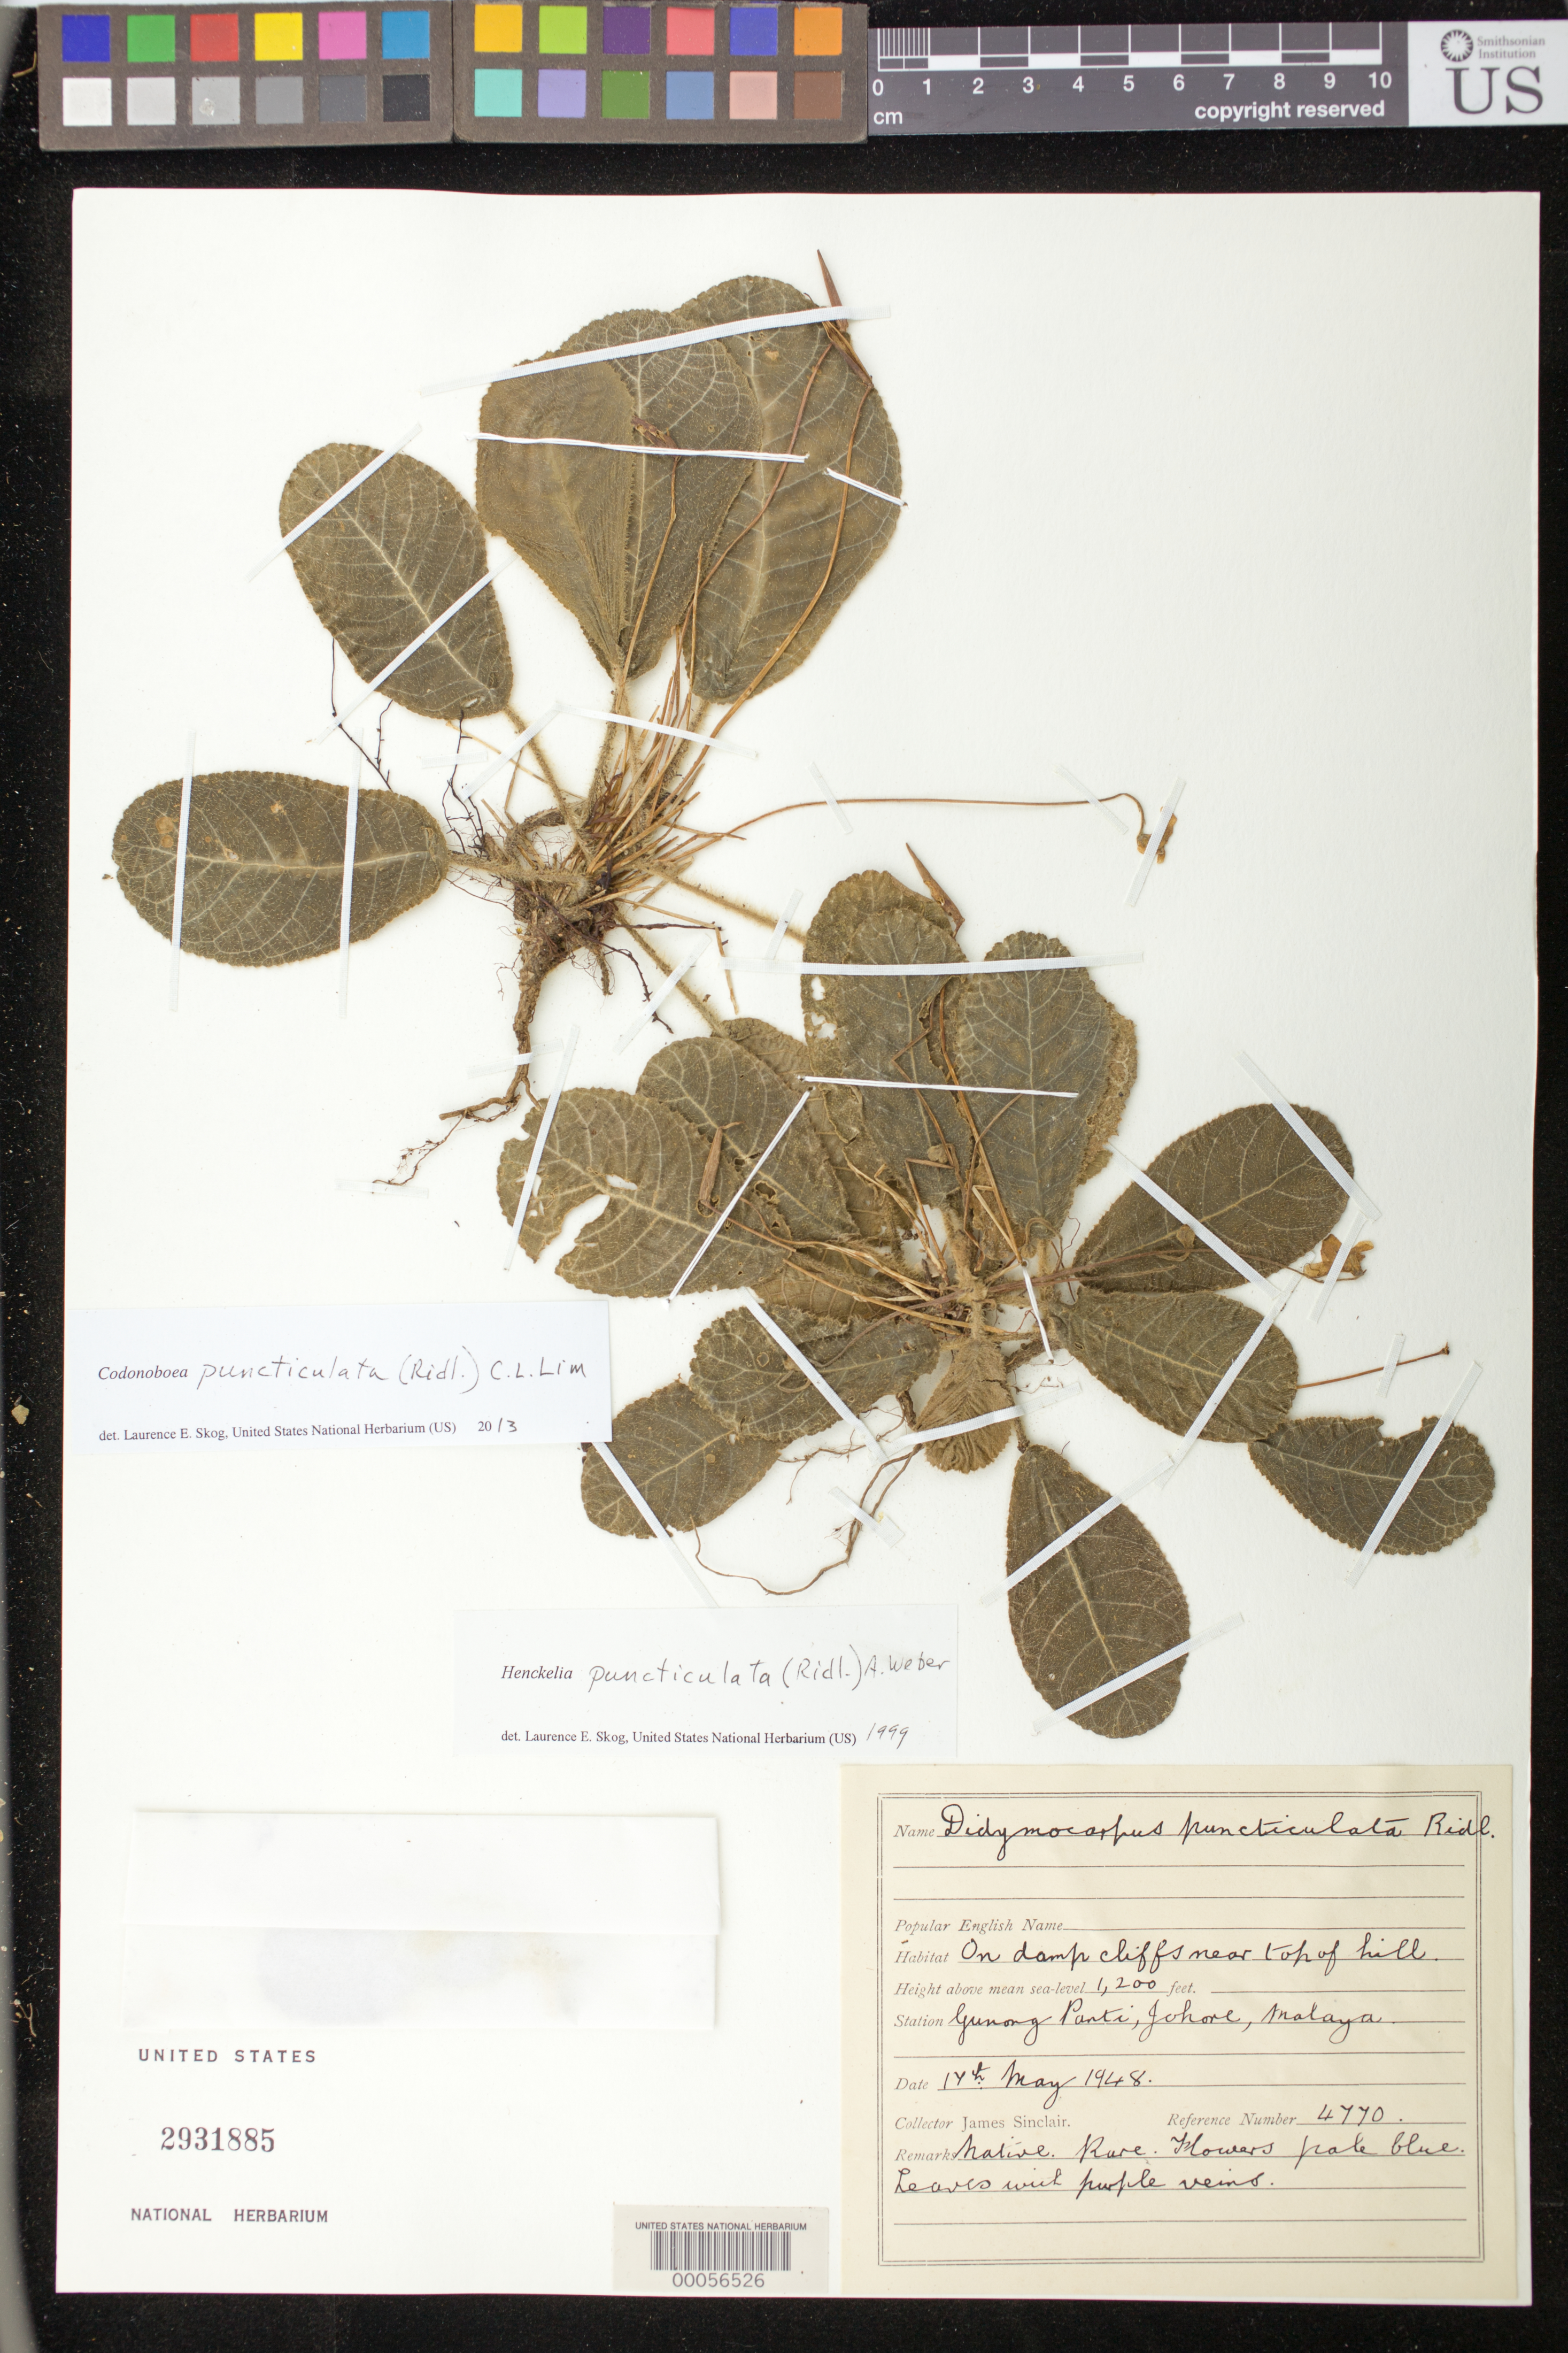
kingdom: Plantae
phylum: Tracheophyta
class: Magnoliopsida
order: Lamiales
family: Gesneriaceae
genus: Codonoboea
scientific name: Codonoboea puncticulata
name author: (Ridl.) C.L. Lim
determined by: Skog, Laurence E.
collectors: J. Sinclair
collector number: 4770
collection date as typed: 17 May 1948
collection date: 1948-05-17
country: Malaysia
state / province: Johor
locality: Johore, Yunong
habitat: Damp cliffs near top of hill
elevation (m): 366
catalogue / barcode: US 2931885